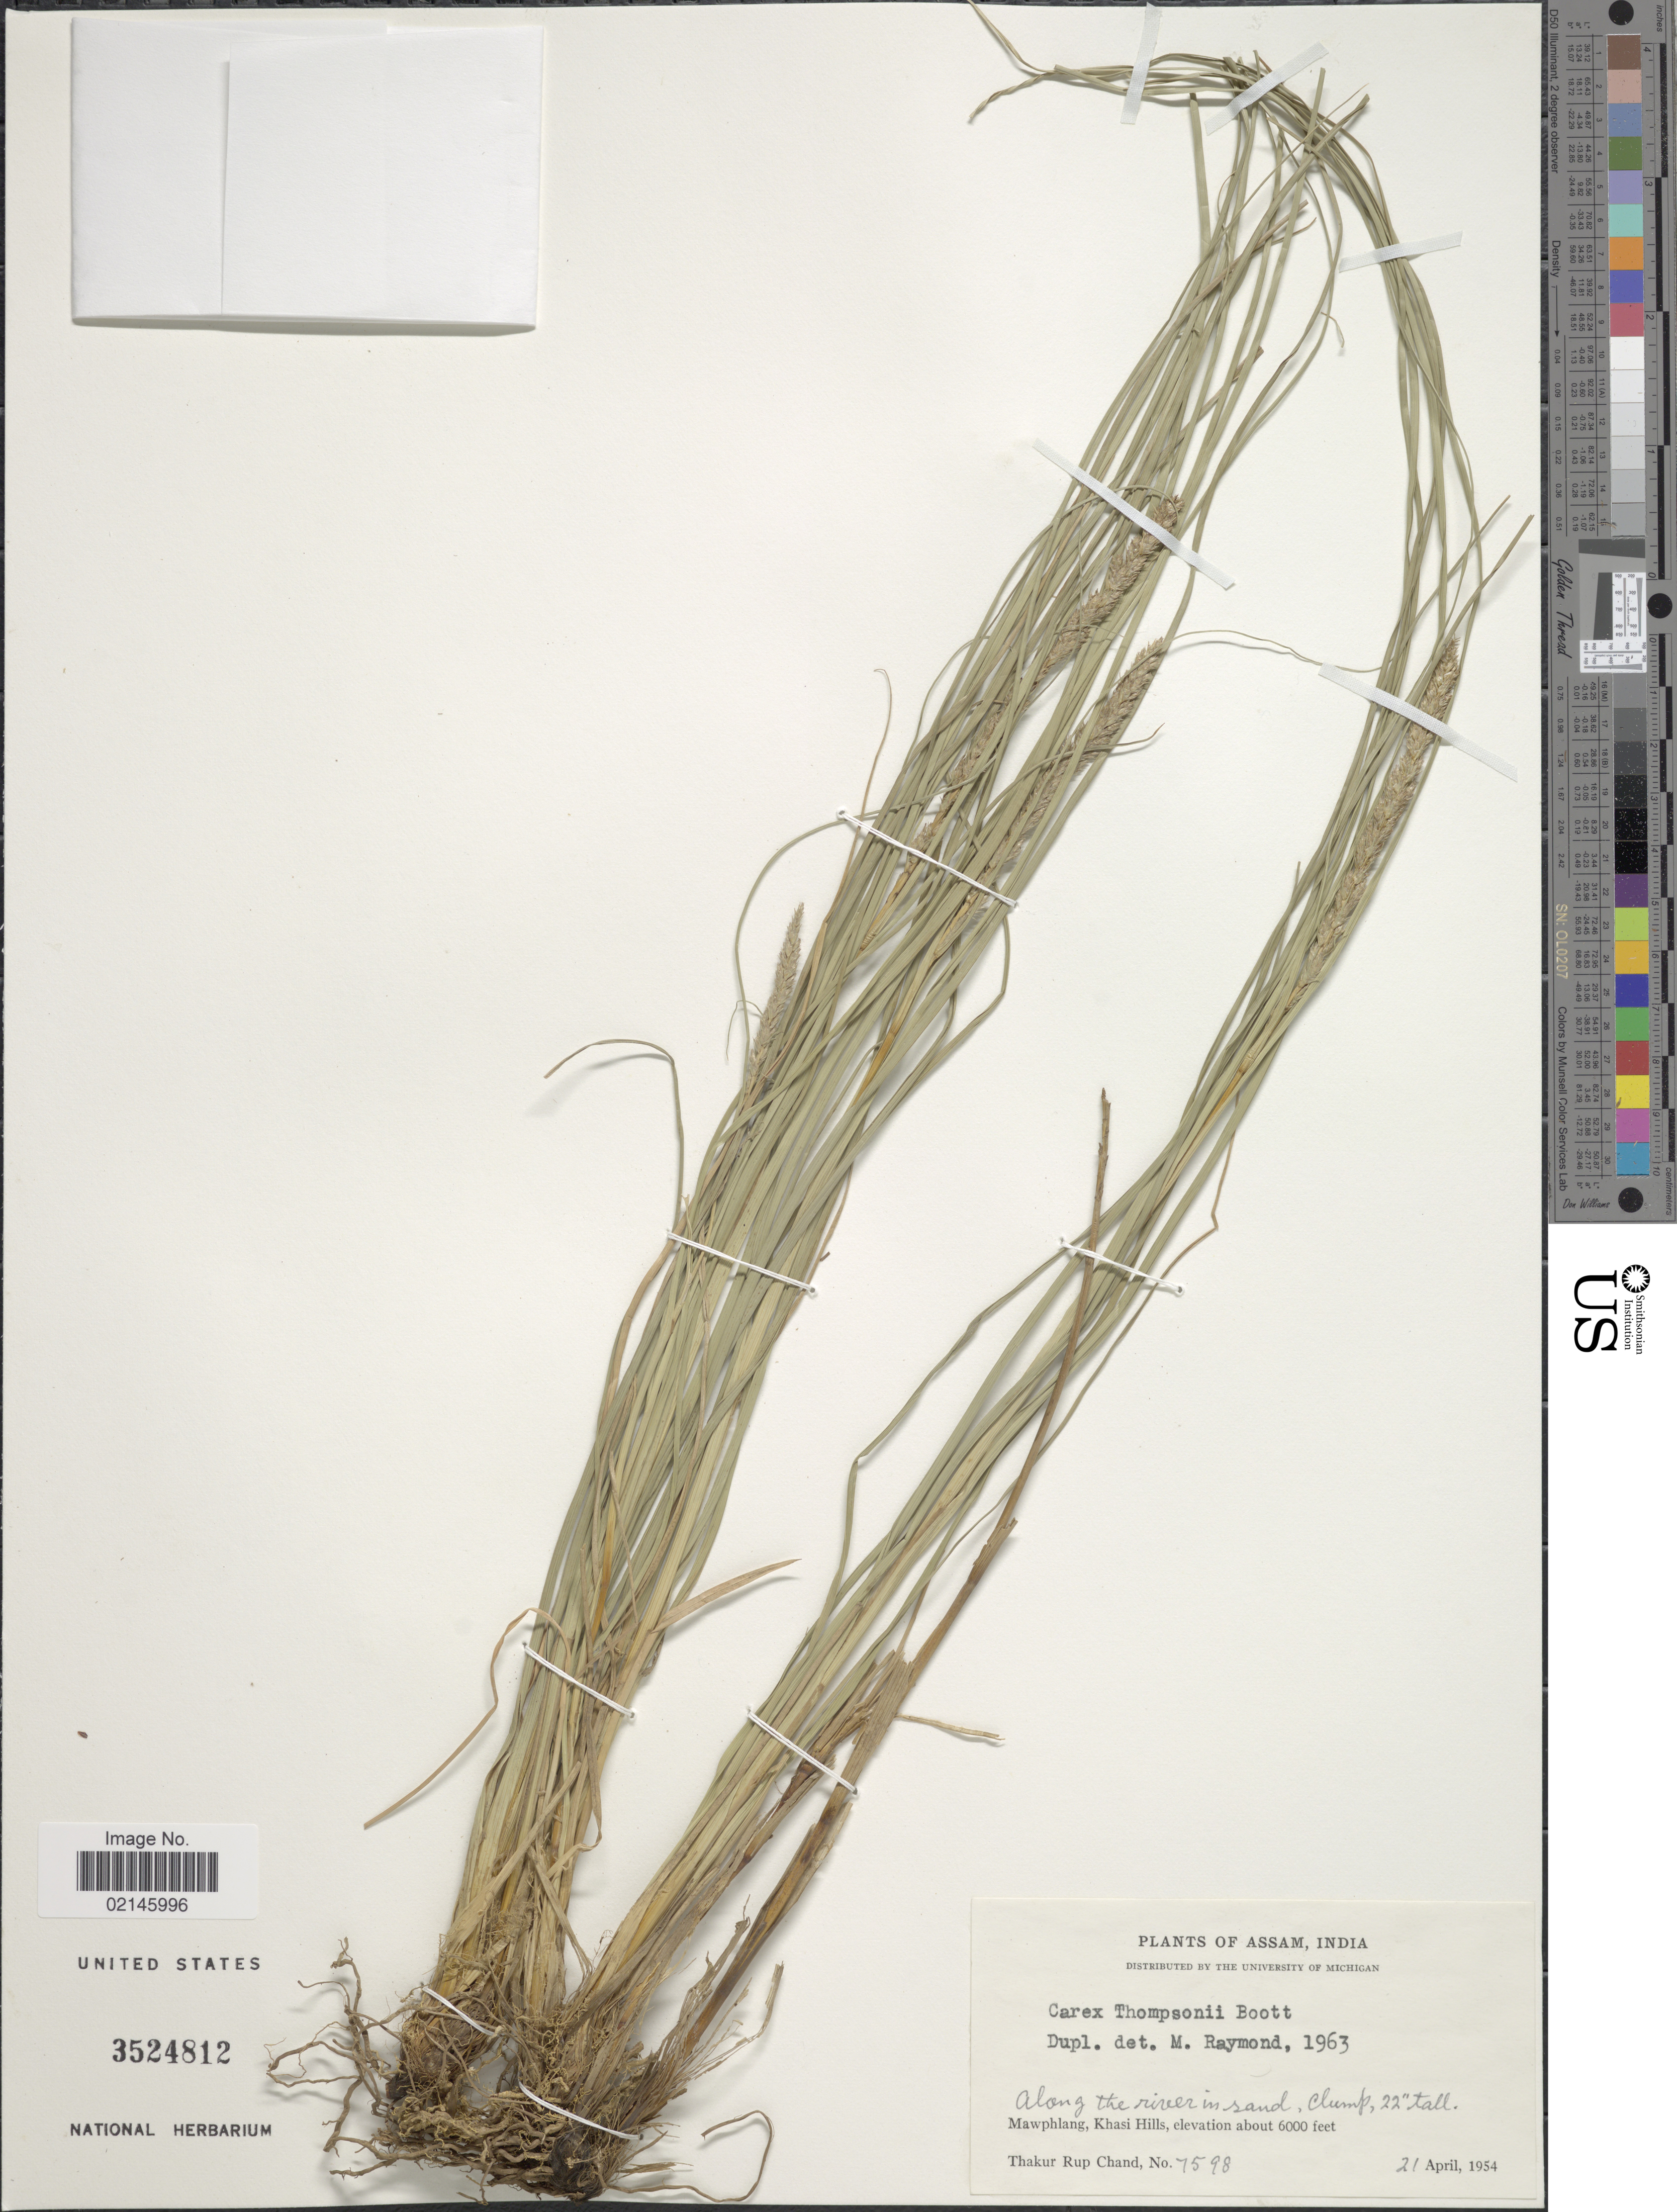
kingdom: Plantae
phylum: Tracheophyta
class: Liliopsida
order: Poales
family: Cyperaceae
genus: Carex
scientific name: Carex thomsonii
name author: Boott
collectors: T. R. Chand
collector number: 7598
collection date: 1954-04-21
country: India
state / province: Meghalaya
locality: Mawphlang, Khasi Hills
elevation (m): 1829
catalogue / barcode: US 3524812